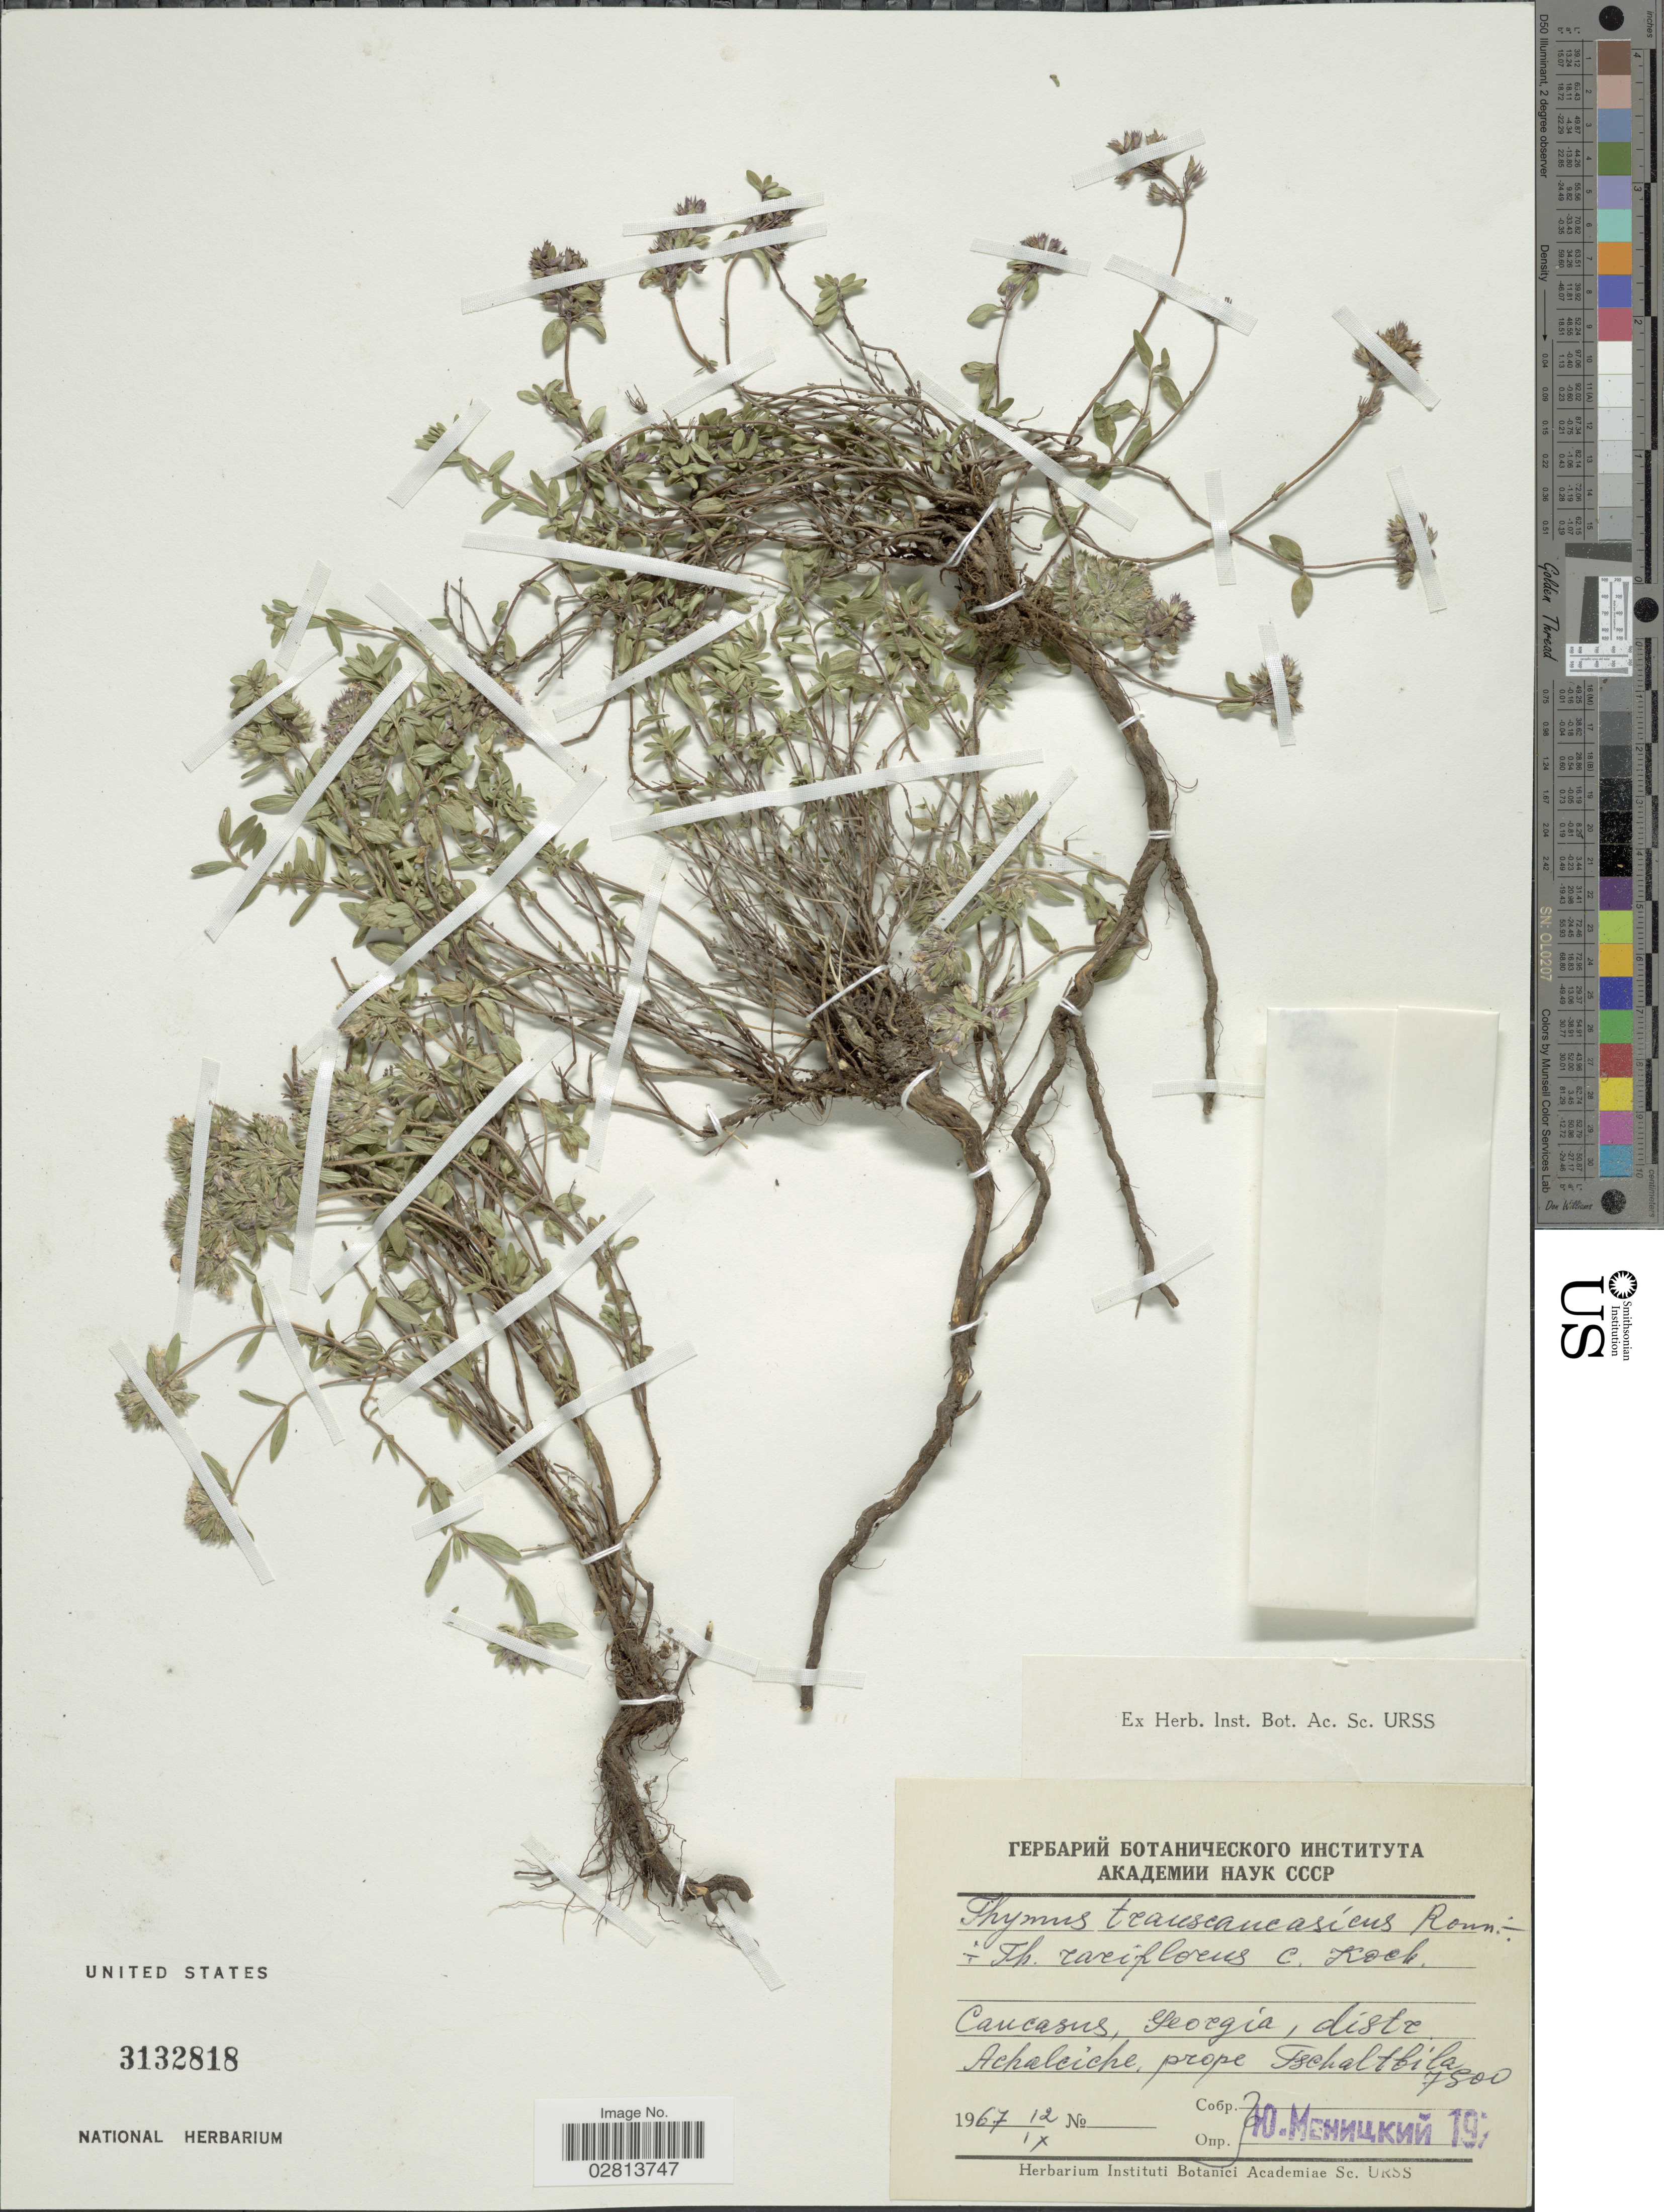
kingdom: Plantae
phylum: Tracheophyta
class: Magnoliopsida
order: Lamiales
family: Lamiaceae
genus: Thymus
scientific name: Thymus transcaucasicus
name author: Ronniger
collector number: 197*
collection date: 1967-09-12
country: Georgia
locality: Distr. Achalciche, prope Tschaltbila.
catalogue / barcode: US 3132818